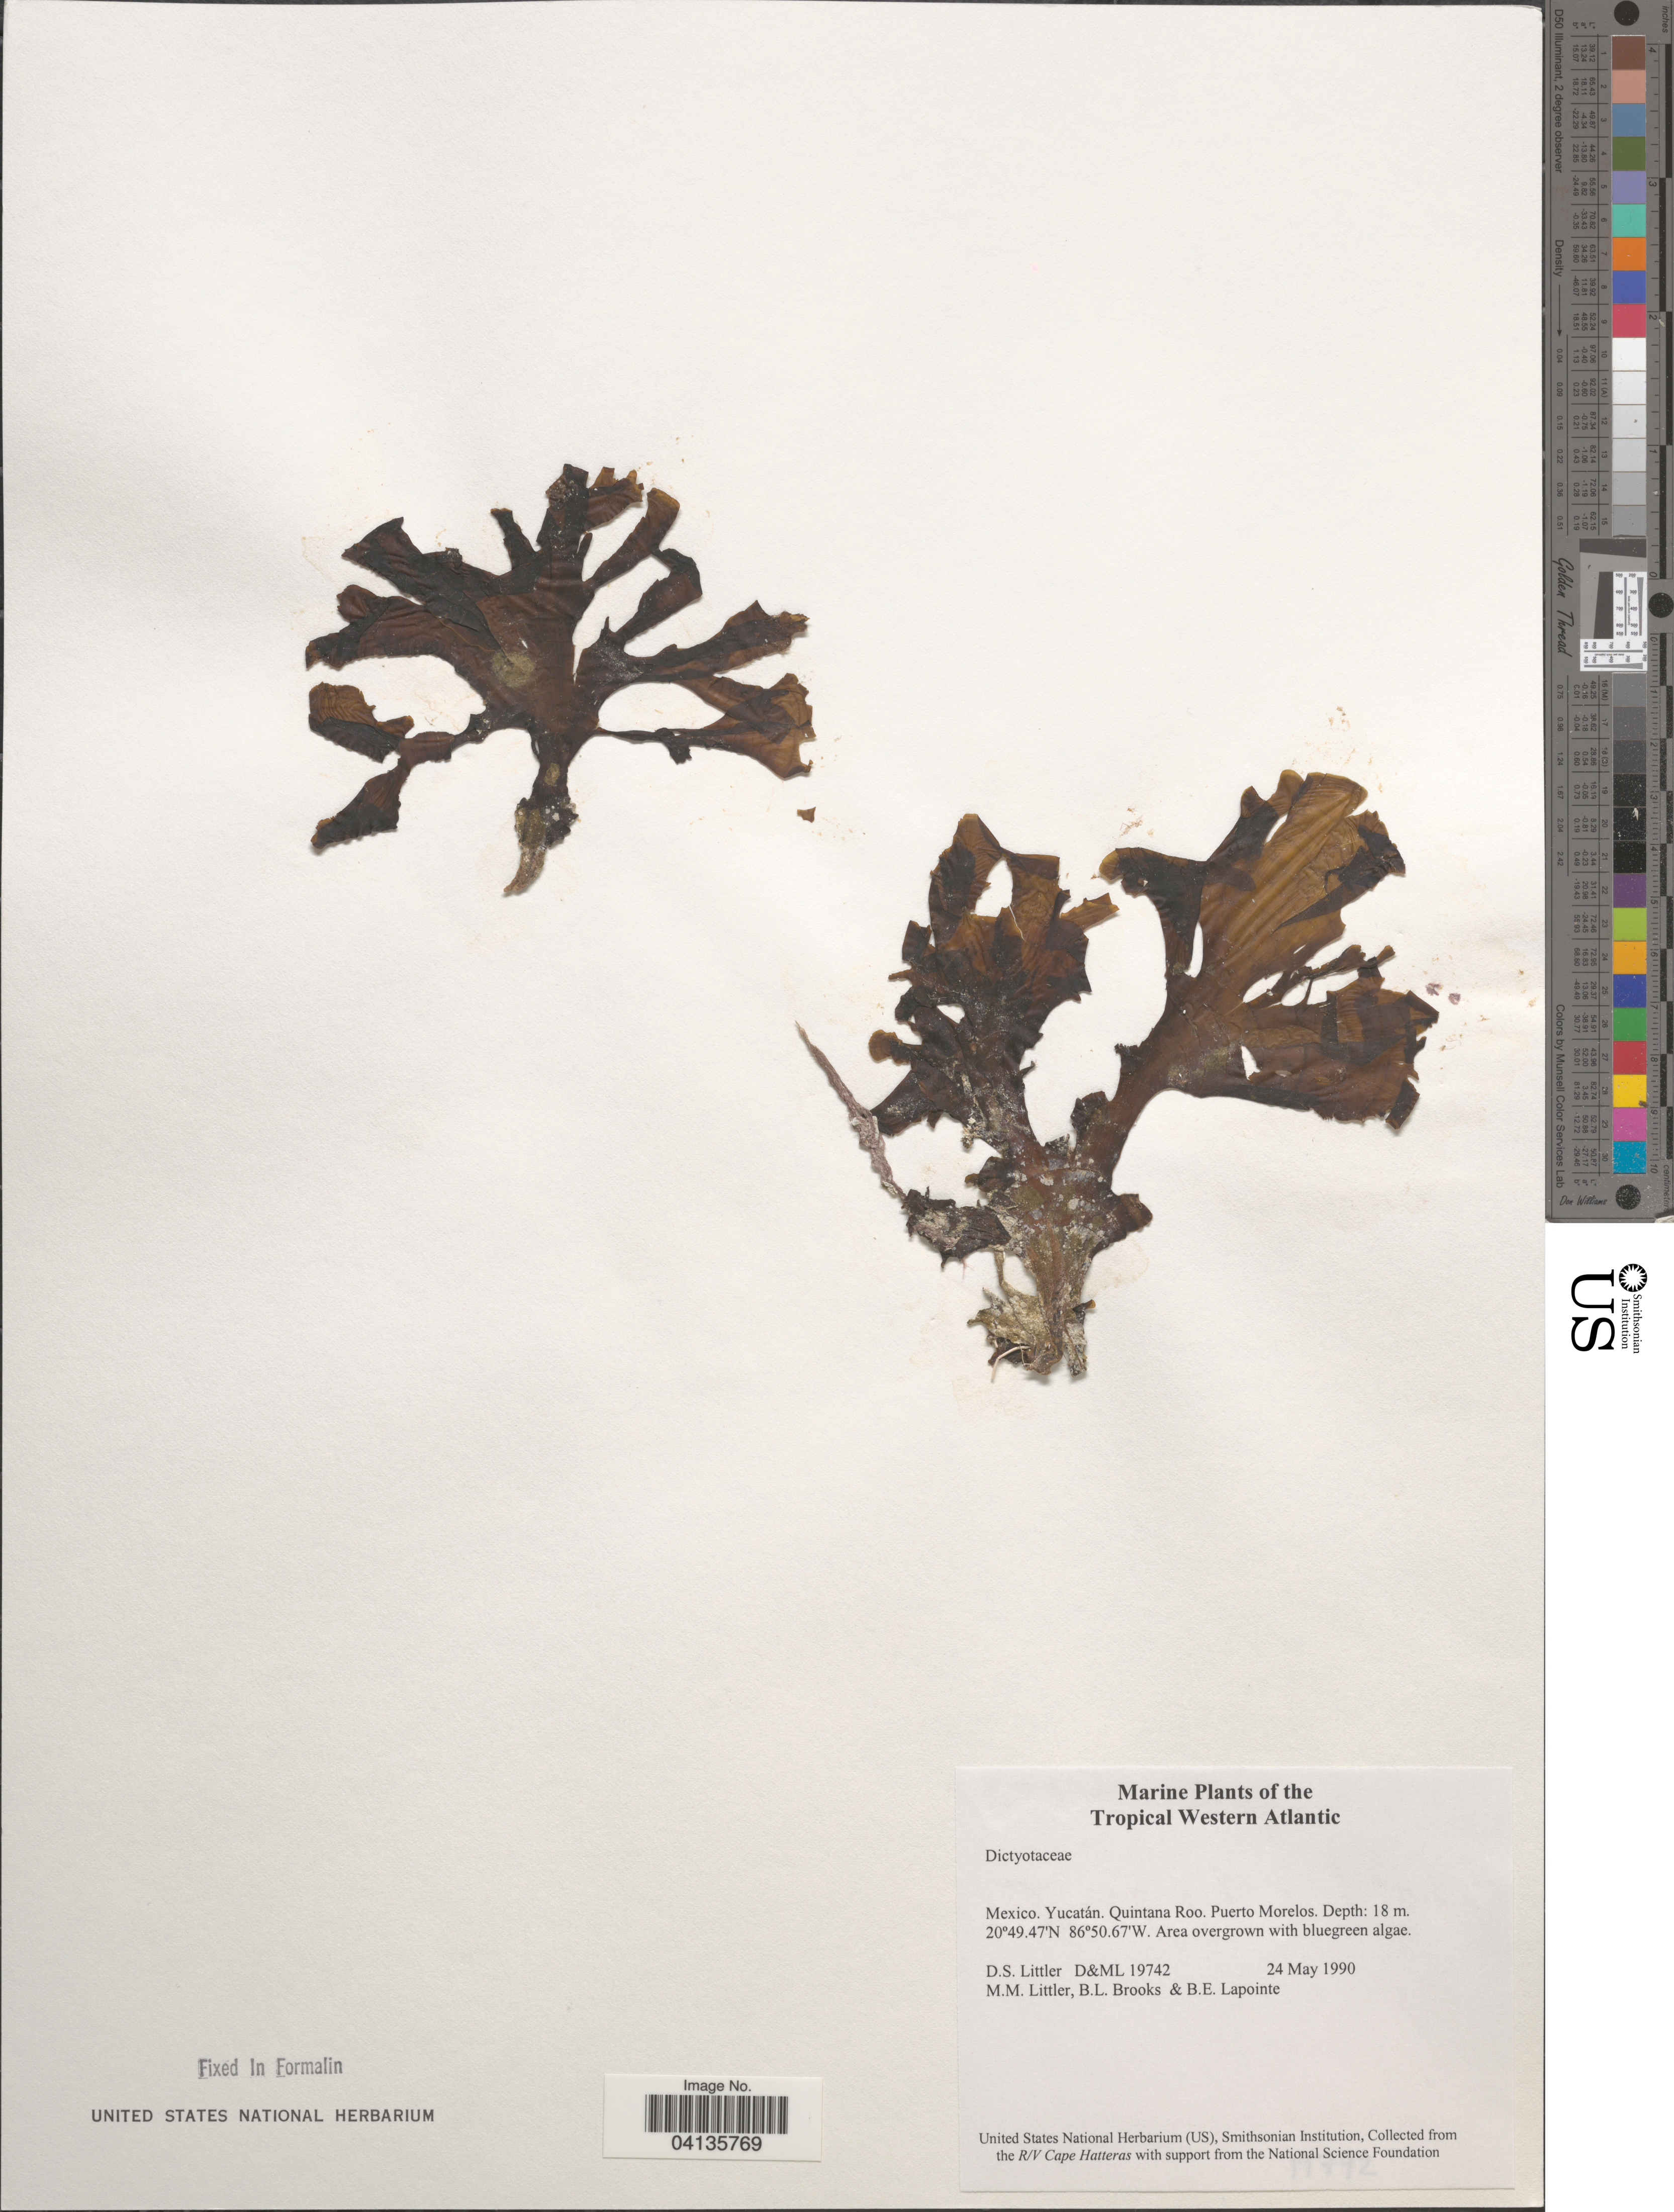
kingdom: Plantae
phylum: Rhodophyta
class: Florideophyceae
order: Corallinales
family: Corallinaceae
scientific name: Crustose Coralline Algae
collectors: D. S. Littler, B. Brooks & B. Lapointe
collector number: D&ML19742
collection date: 1990-05-24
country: Mexico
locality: Tropical Western Atlantic. Yucatán. Quintana Roo. Puerto Morelos.